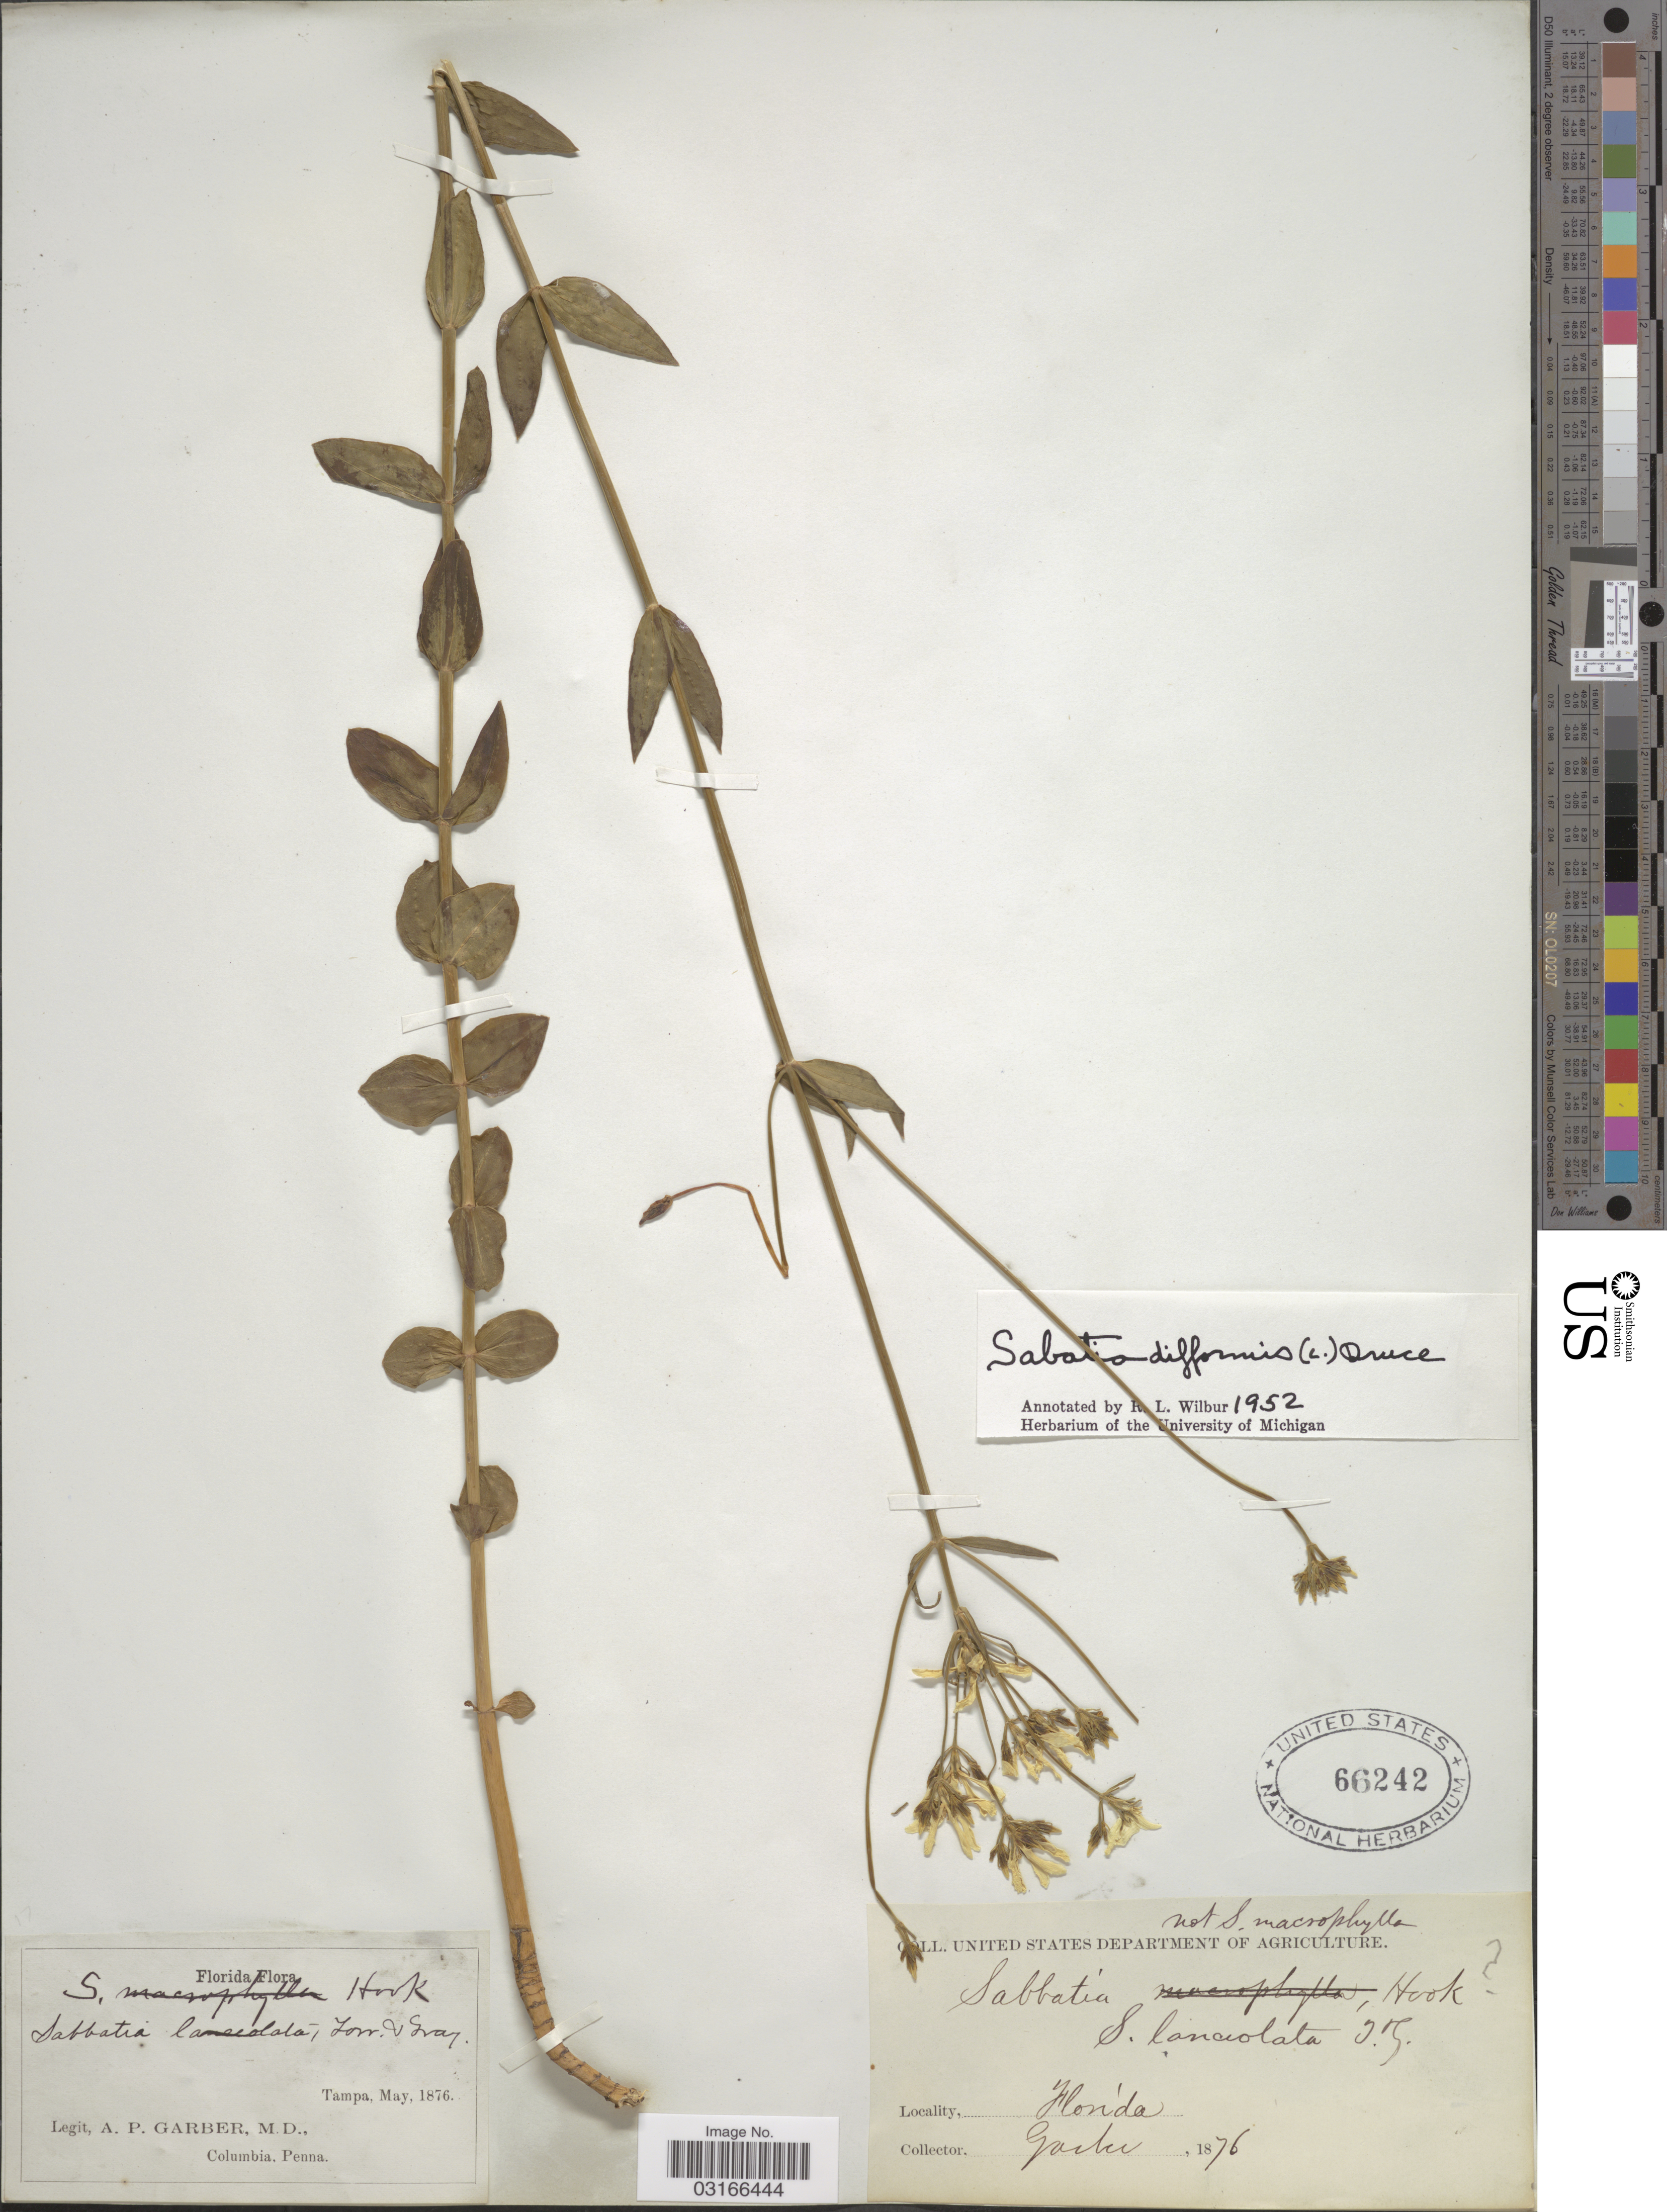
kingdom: Plantae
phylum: Tracheophyta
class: Magnoliopsida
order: Gentianales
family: Gentianaceae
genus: Sabatia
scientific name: Sabatia difformis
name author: (L.) Druce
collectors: A. P. Garber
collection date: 1876-05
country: United States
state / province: Florida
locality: Tampa.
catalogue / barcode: US 66242